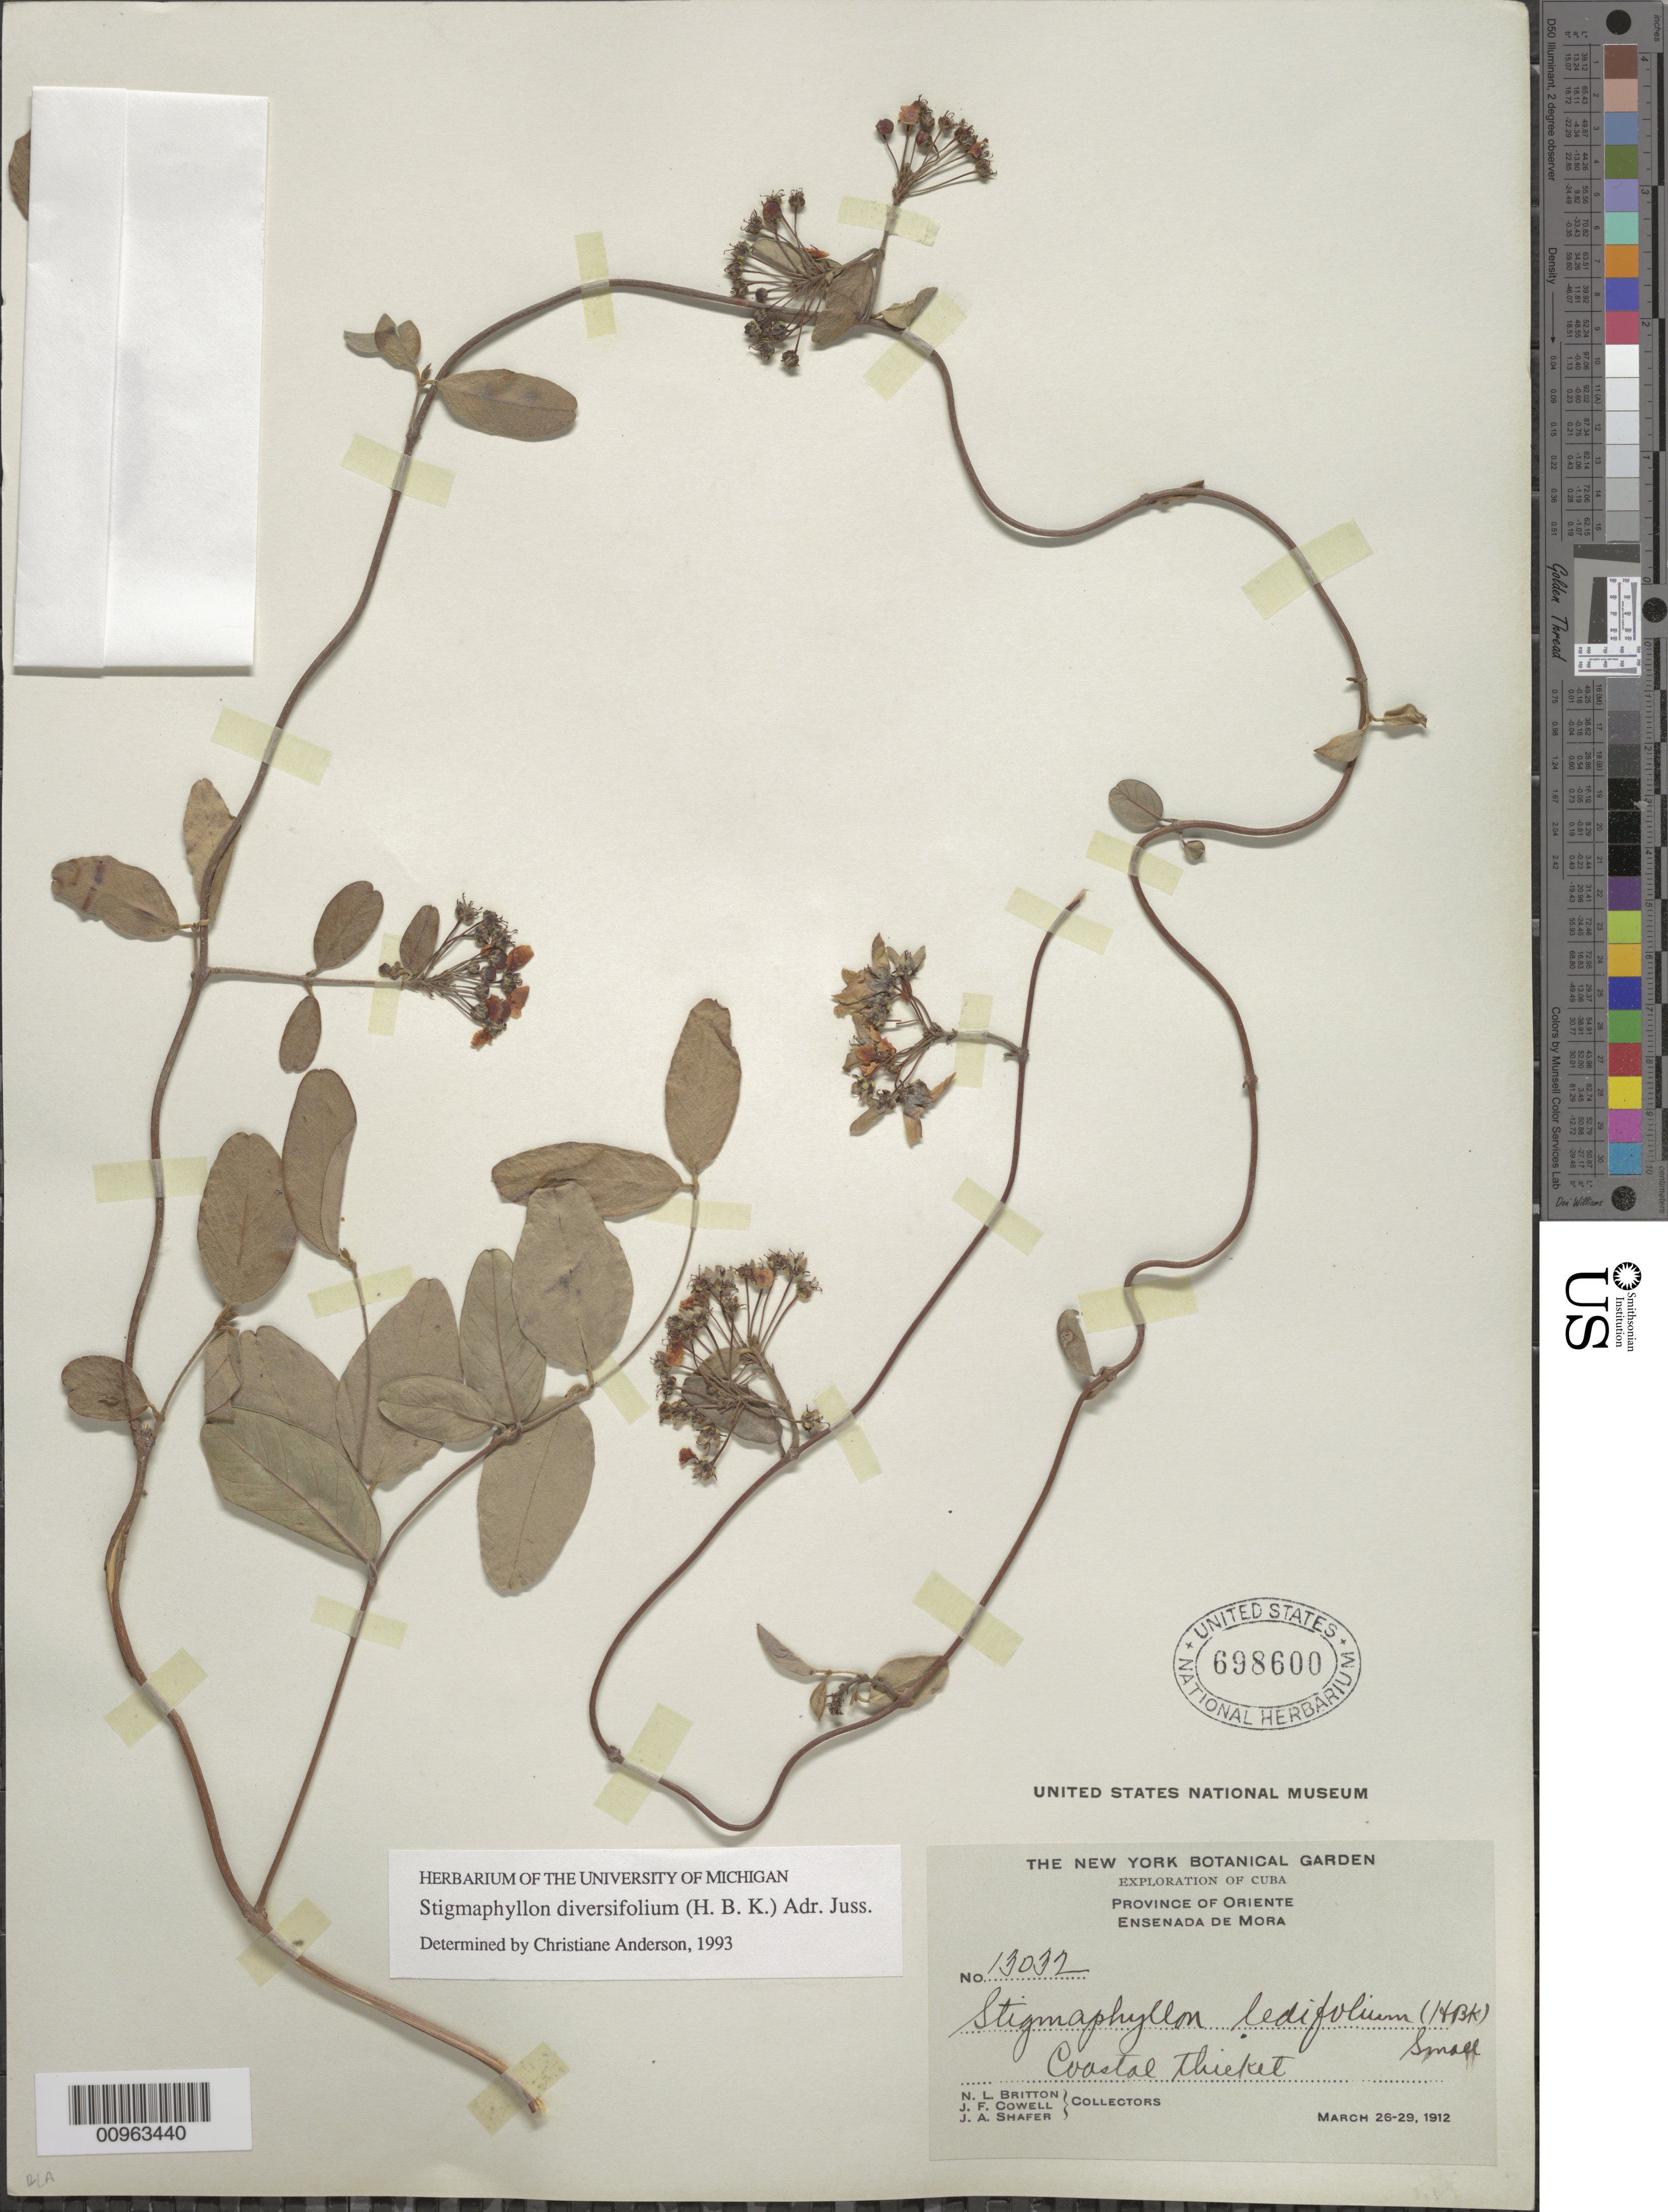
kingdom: Plantae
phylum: Tracheophyta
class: Magnoliopsida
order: Malpighiales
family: Malpighiaceae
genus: Stigmaphyllon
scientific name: Stigmaphyllon diversifolium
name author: (Kunth) A. Juss.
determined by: Anderson, C.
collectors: N. Britton, J. F. Cowell & J. A. Shafer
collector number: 13032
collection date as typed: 26 Mar 1912 to 29 Mar 1912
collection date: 1912-03-26/1912-03-29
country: Cuba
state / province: Oriente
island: Cuba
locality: Ensenada de Mora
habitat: Coastal thicket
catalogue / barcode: US 698600